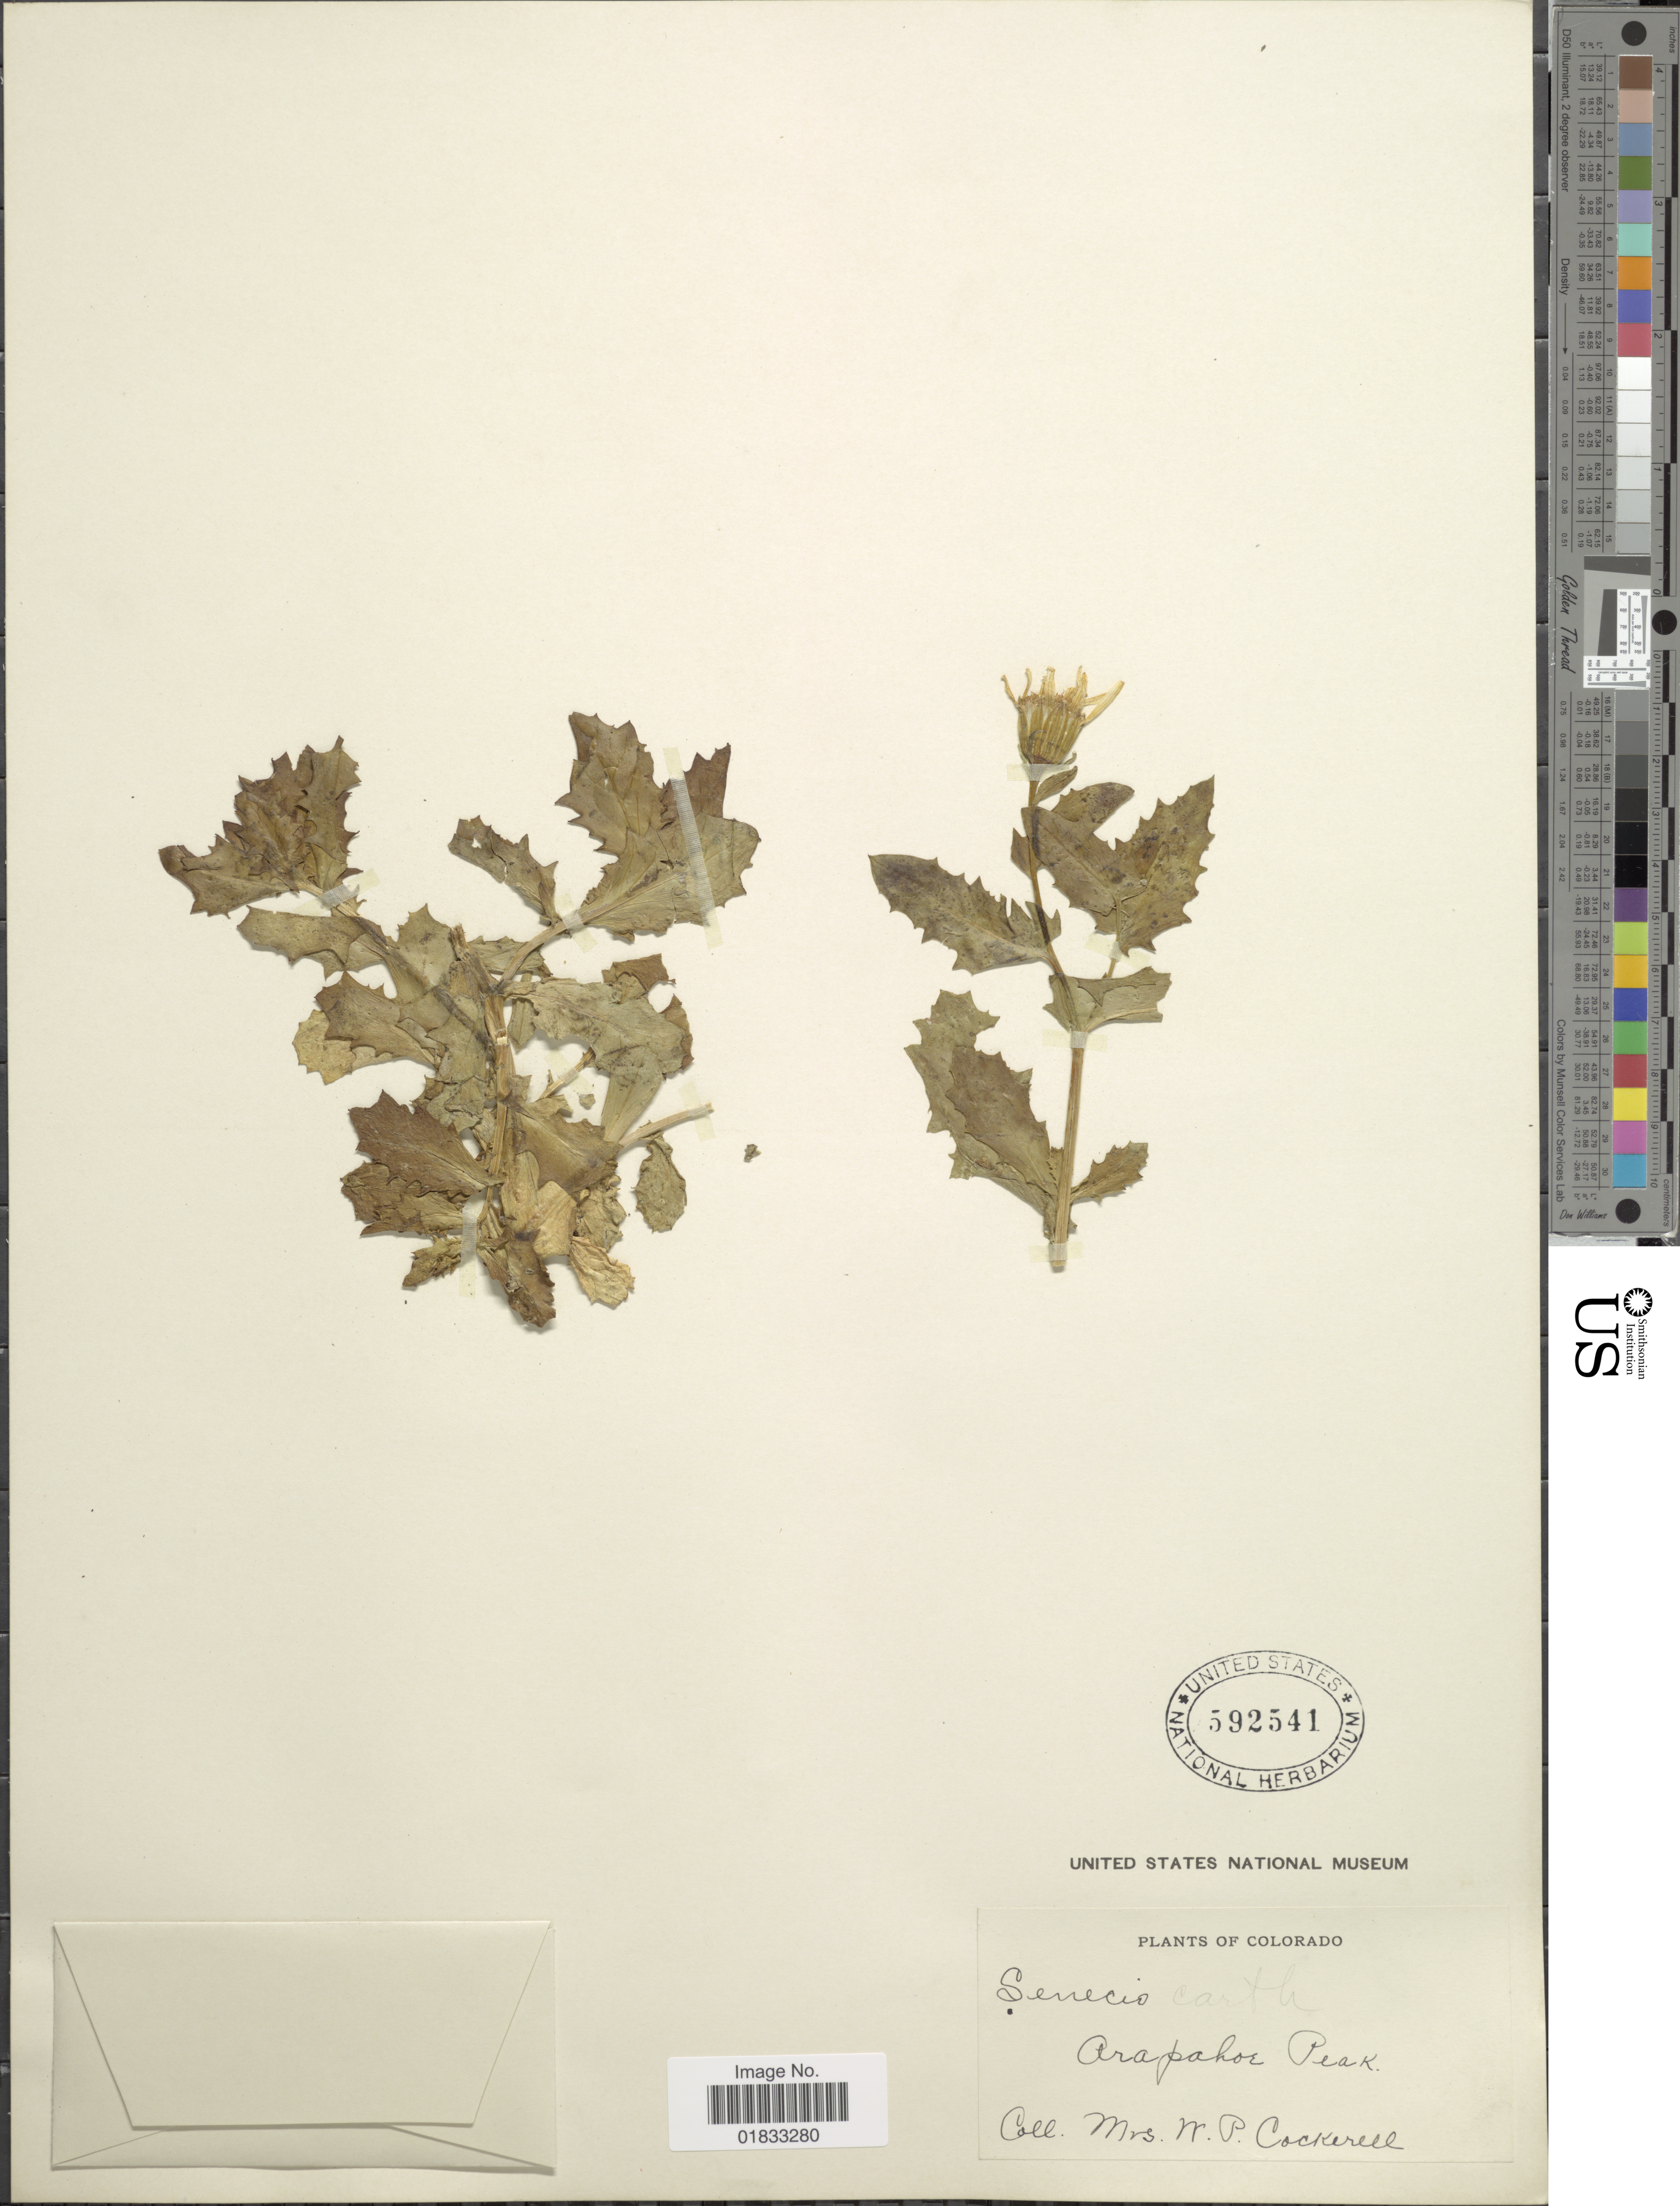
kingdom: Plantae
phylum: Tracheophyta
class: Magnoliopsida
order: Asterales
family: Asteraceae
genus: Senecio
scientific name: Senecio fremontii var. blitoides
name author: (Greene) Cronq.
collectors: W. Cockerell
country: United States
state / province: Colorado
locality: Arapahor Peak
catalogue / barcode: US 592541